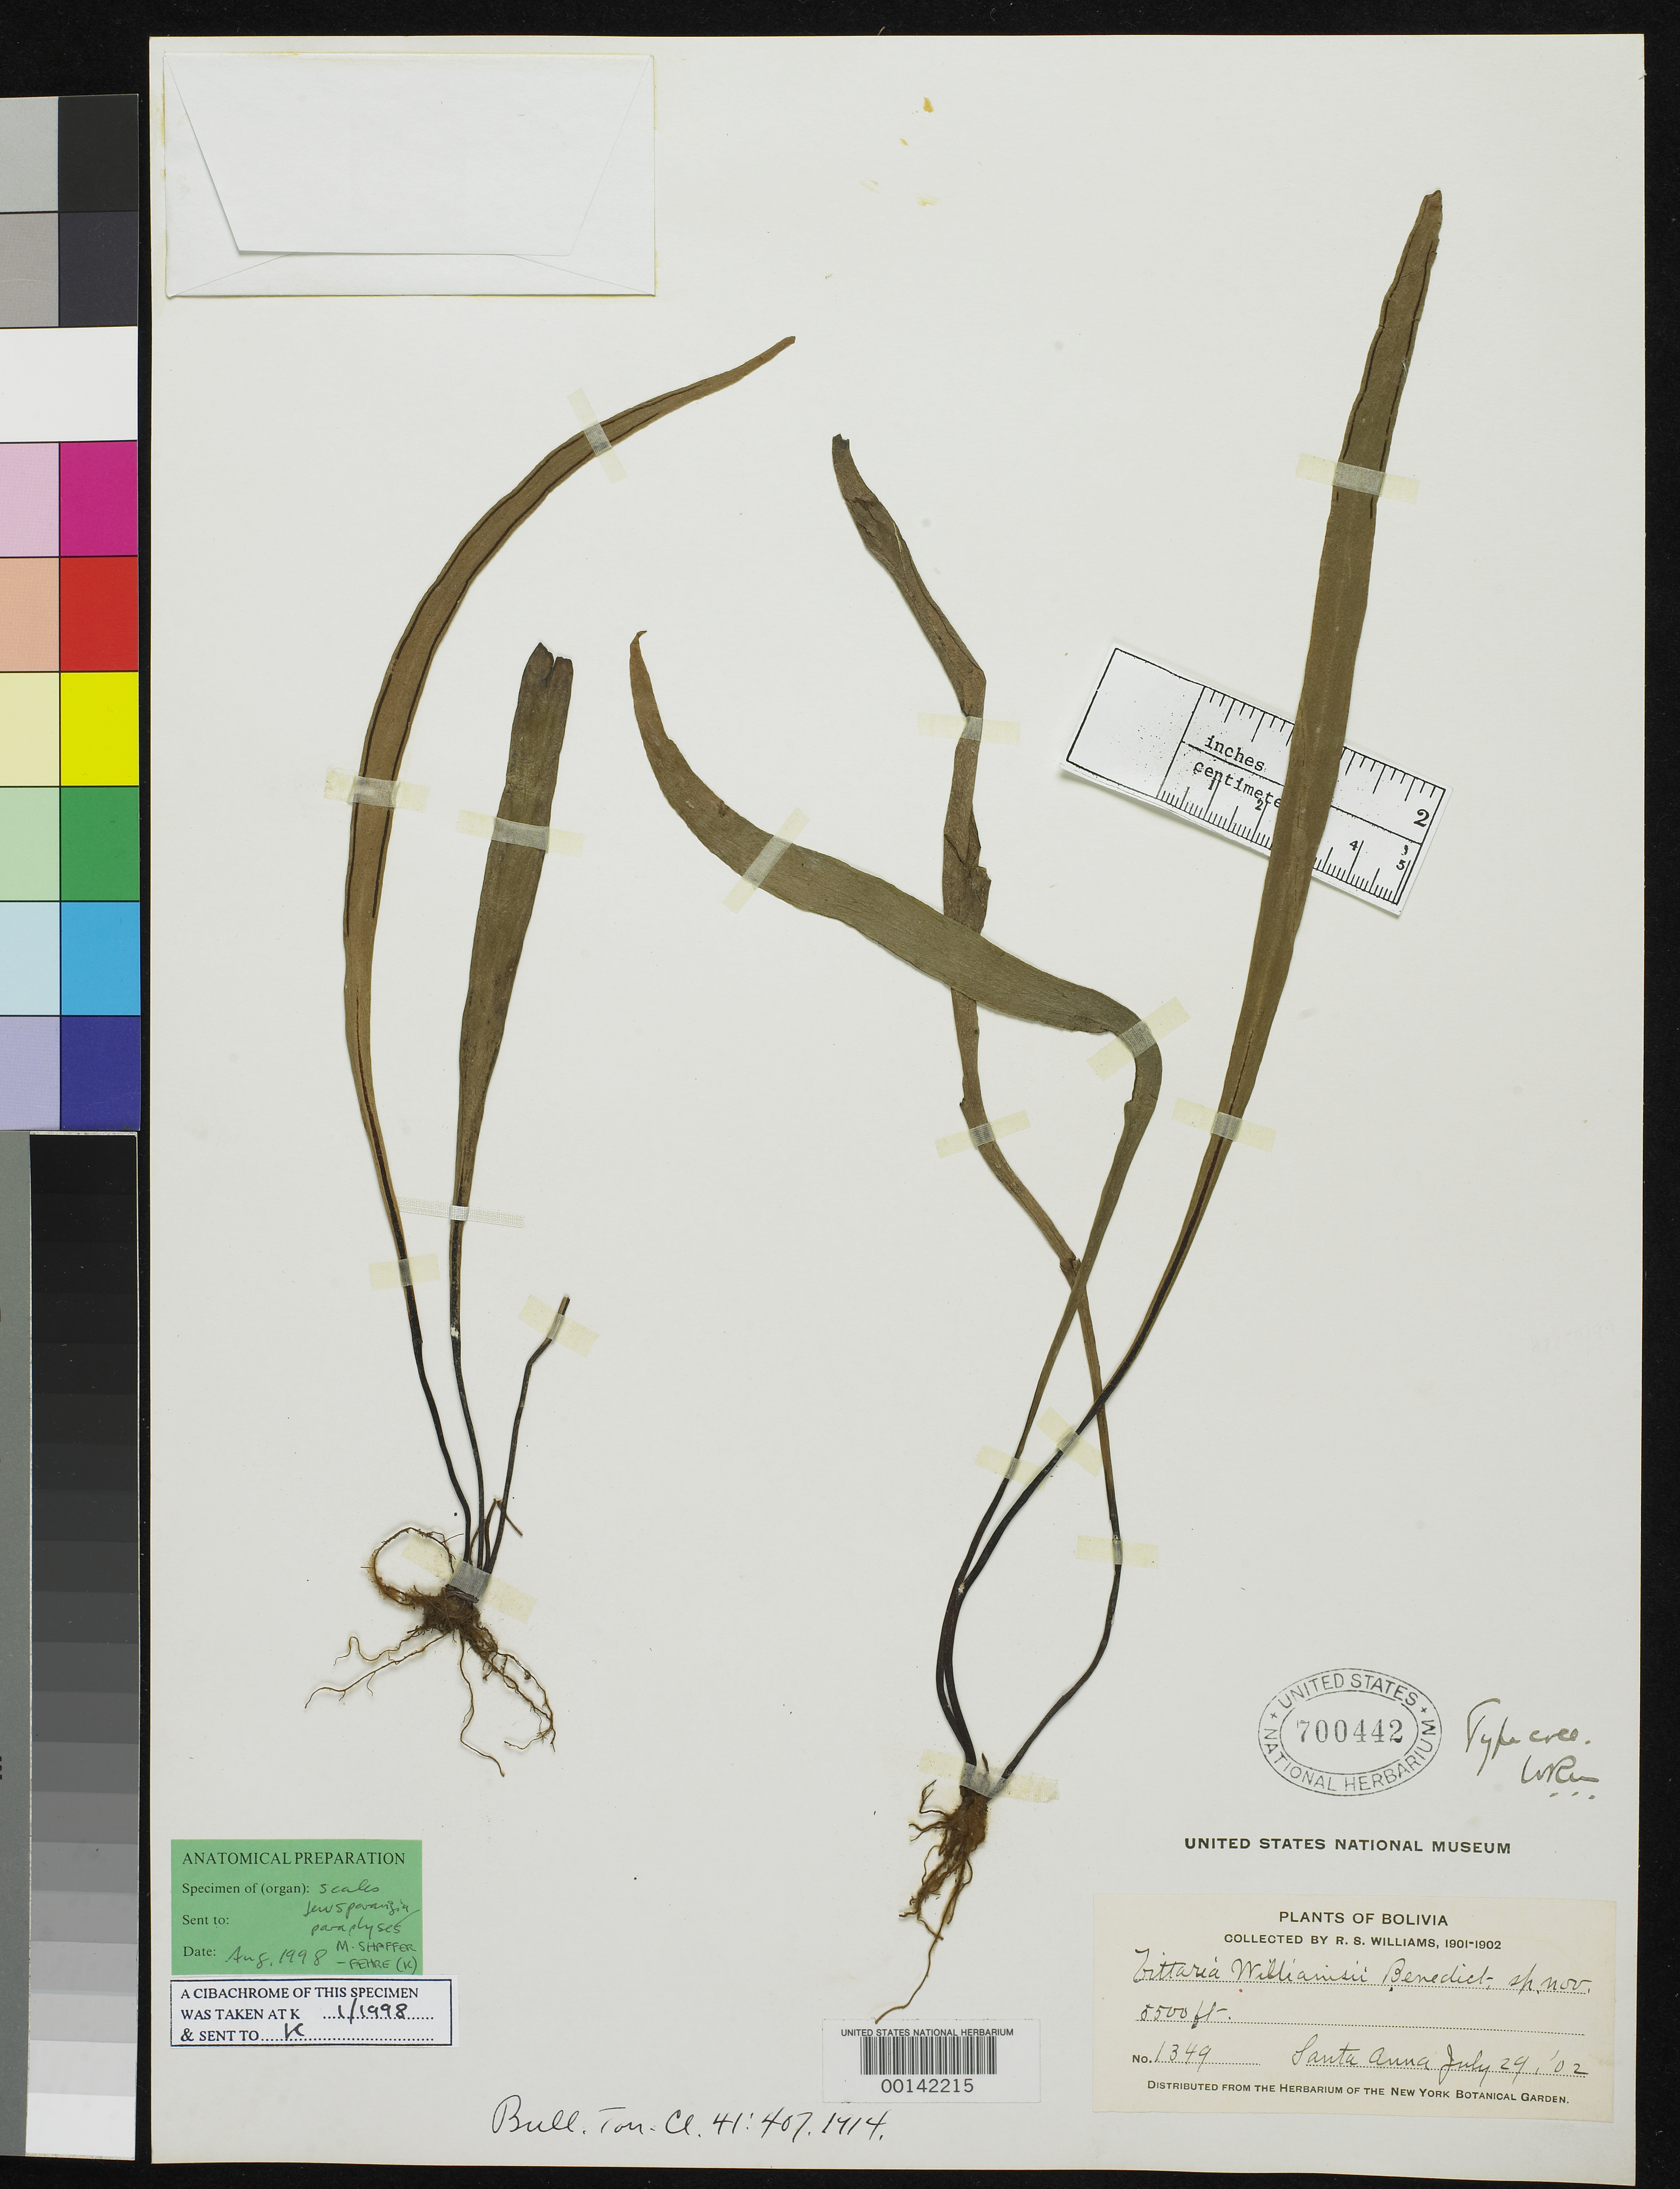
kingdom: Plantae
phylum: Tracheophyta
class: Polypodiopsida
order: Polypodiales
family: Pteridaceae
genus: Vittaria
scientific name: Vittaria williamsii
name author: Benedict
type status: Isotype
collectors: R. S. Williams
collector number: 1349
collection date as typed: July 29, '02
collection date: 1902-07-29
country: Bolivia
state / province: La Paz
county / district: Franz Tamayo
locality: Santa Ana (near Aten)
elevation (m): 1676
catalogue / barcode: US 700442